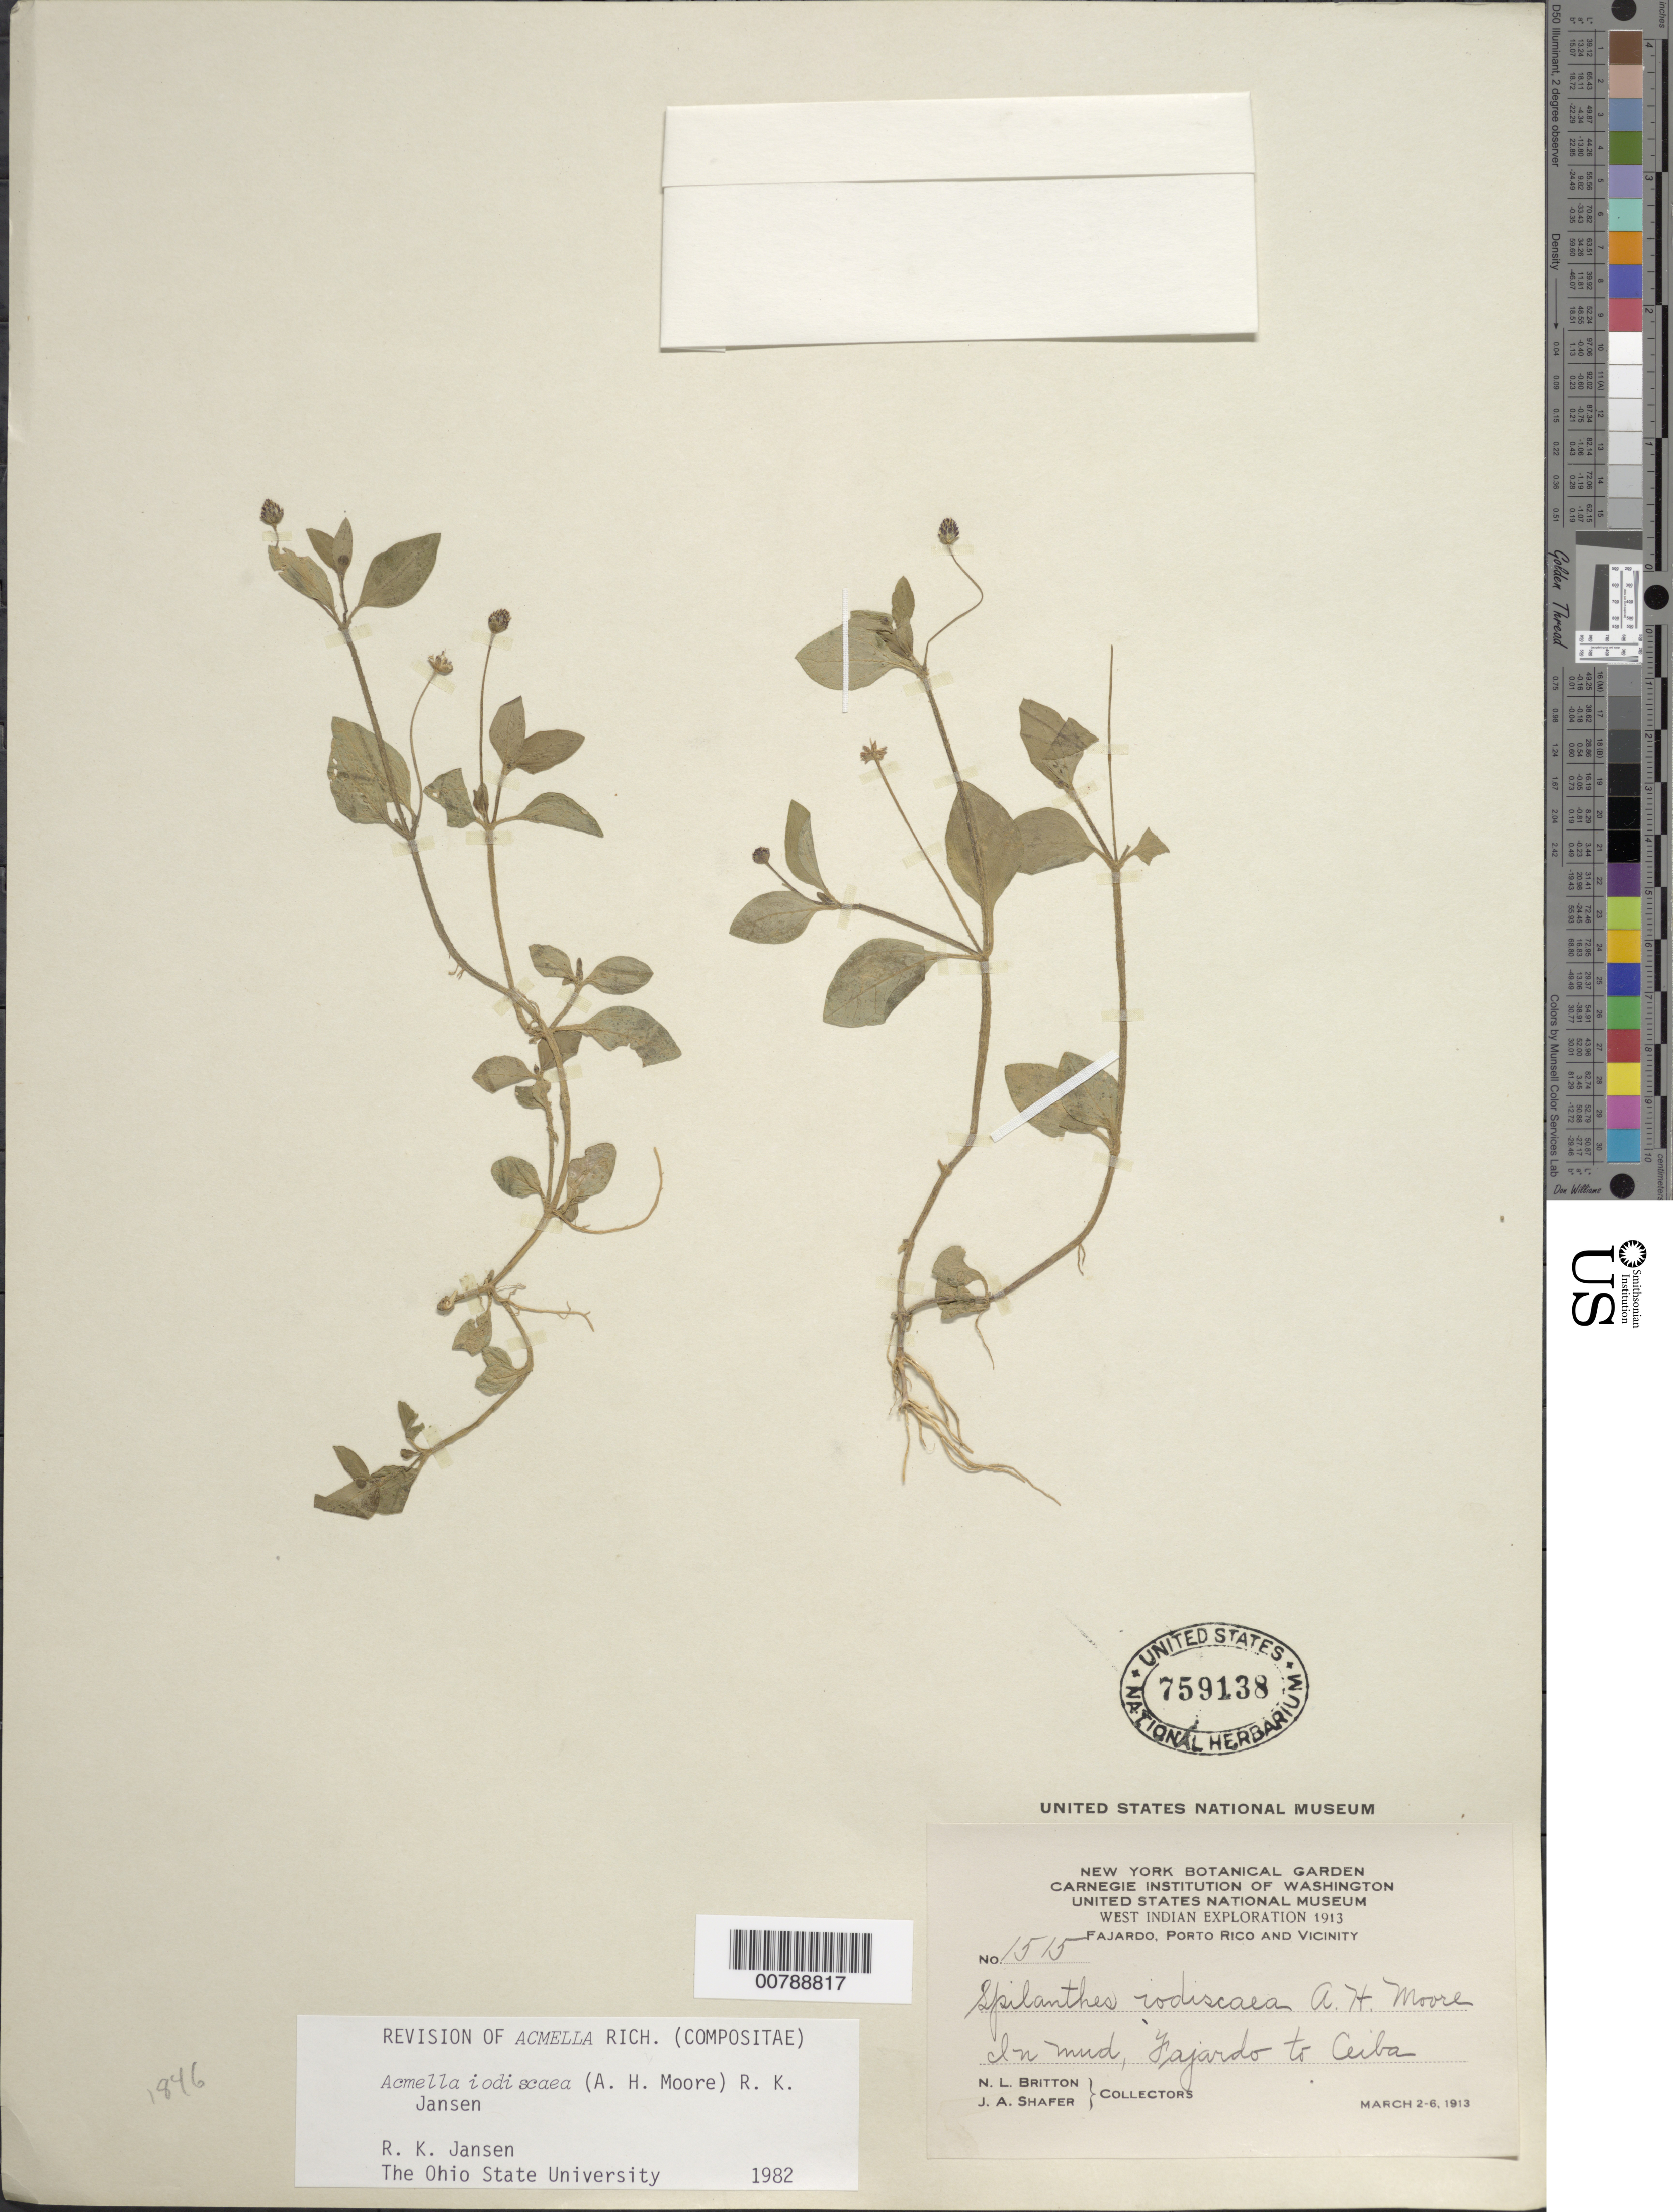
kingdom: Plantae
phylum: Tracheophyta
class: Magnoliopsida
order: Asterales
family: Asteraceae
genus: Acmella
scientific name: Acmella iodiscaea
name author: (A.H. Moore) R.K. Jansen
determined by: Jansen, R. K.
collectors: N. Britton & J. A. Shafer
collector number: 1515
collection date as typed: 02 Mar 1913 to 06 Mar 1913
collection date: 1913-03-02/1913-03-06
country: Puerto Rico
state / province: Ceiba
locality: In mud, Fajardo to Ceiba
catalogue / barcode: US 759138